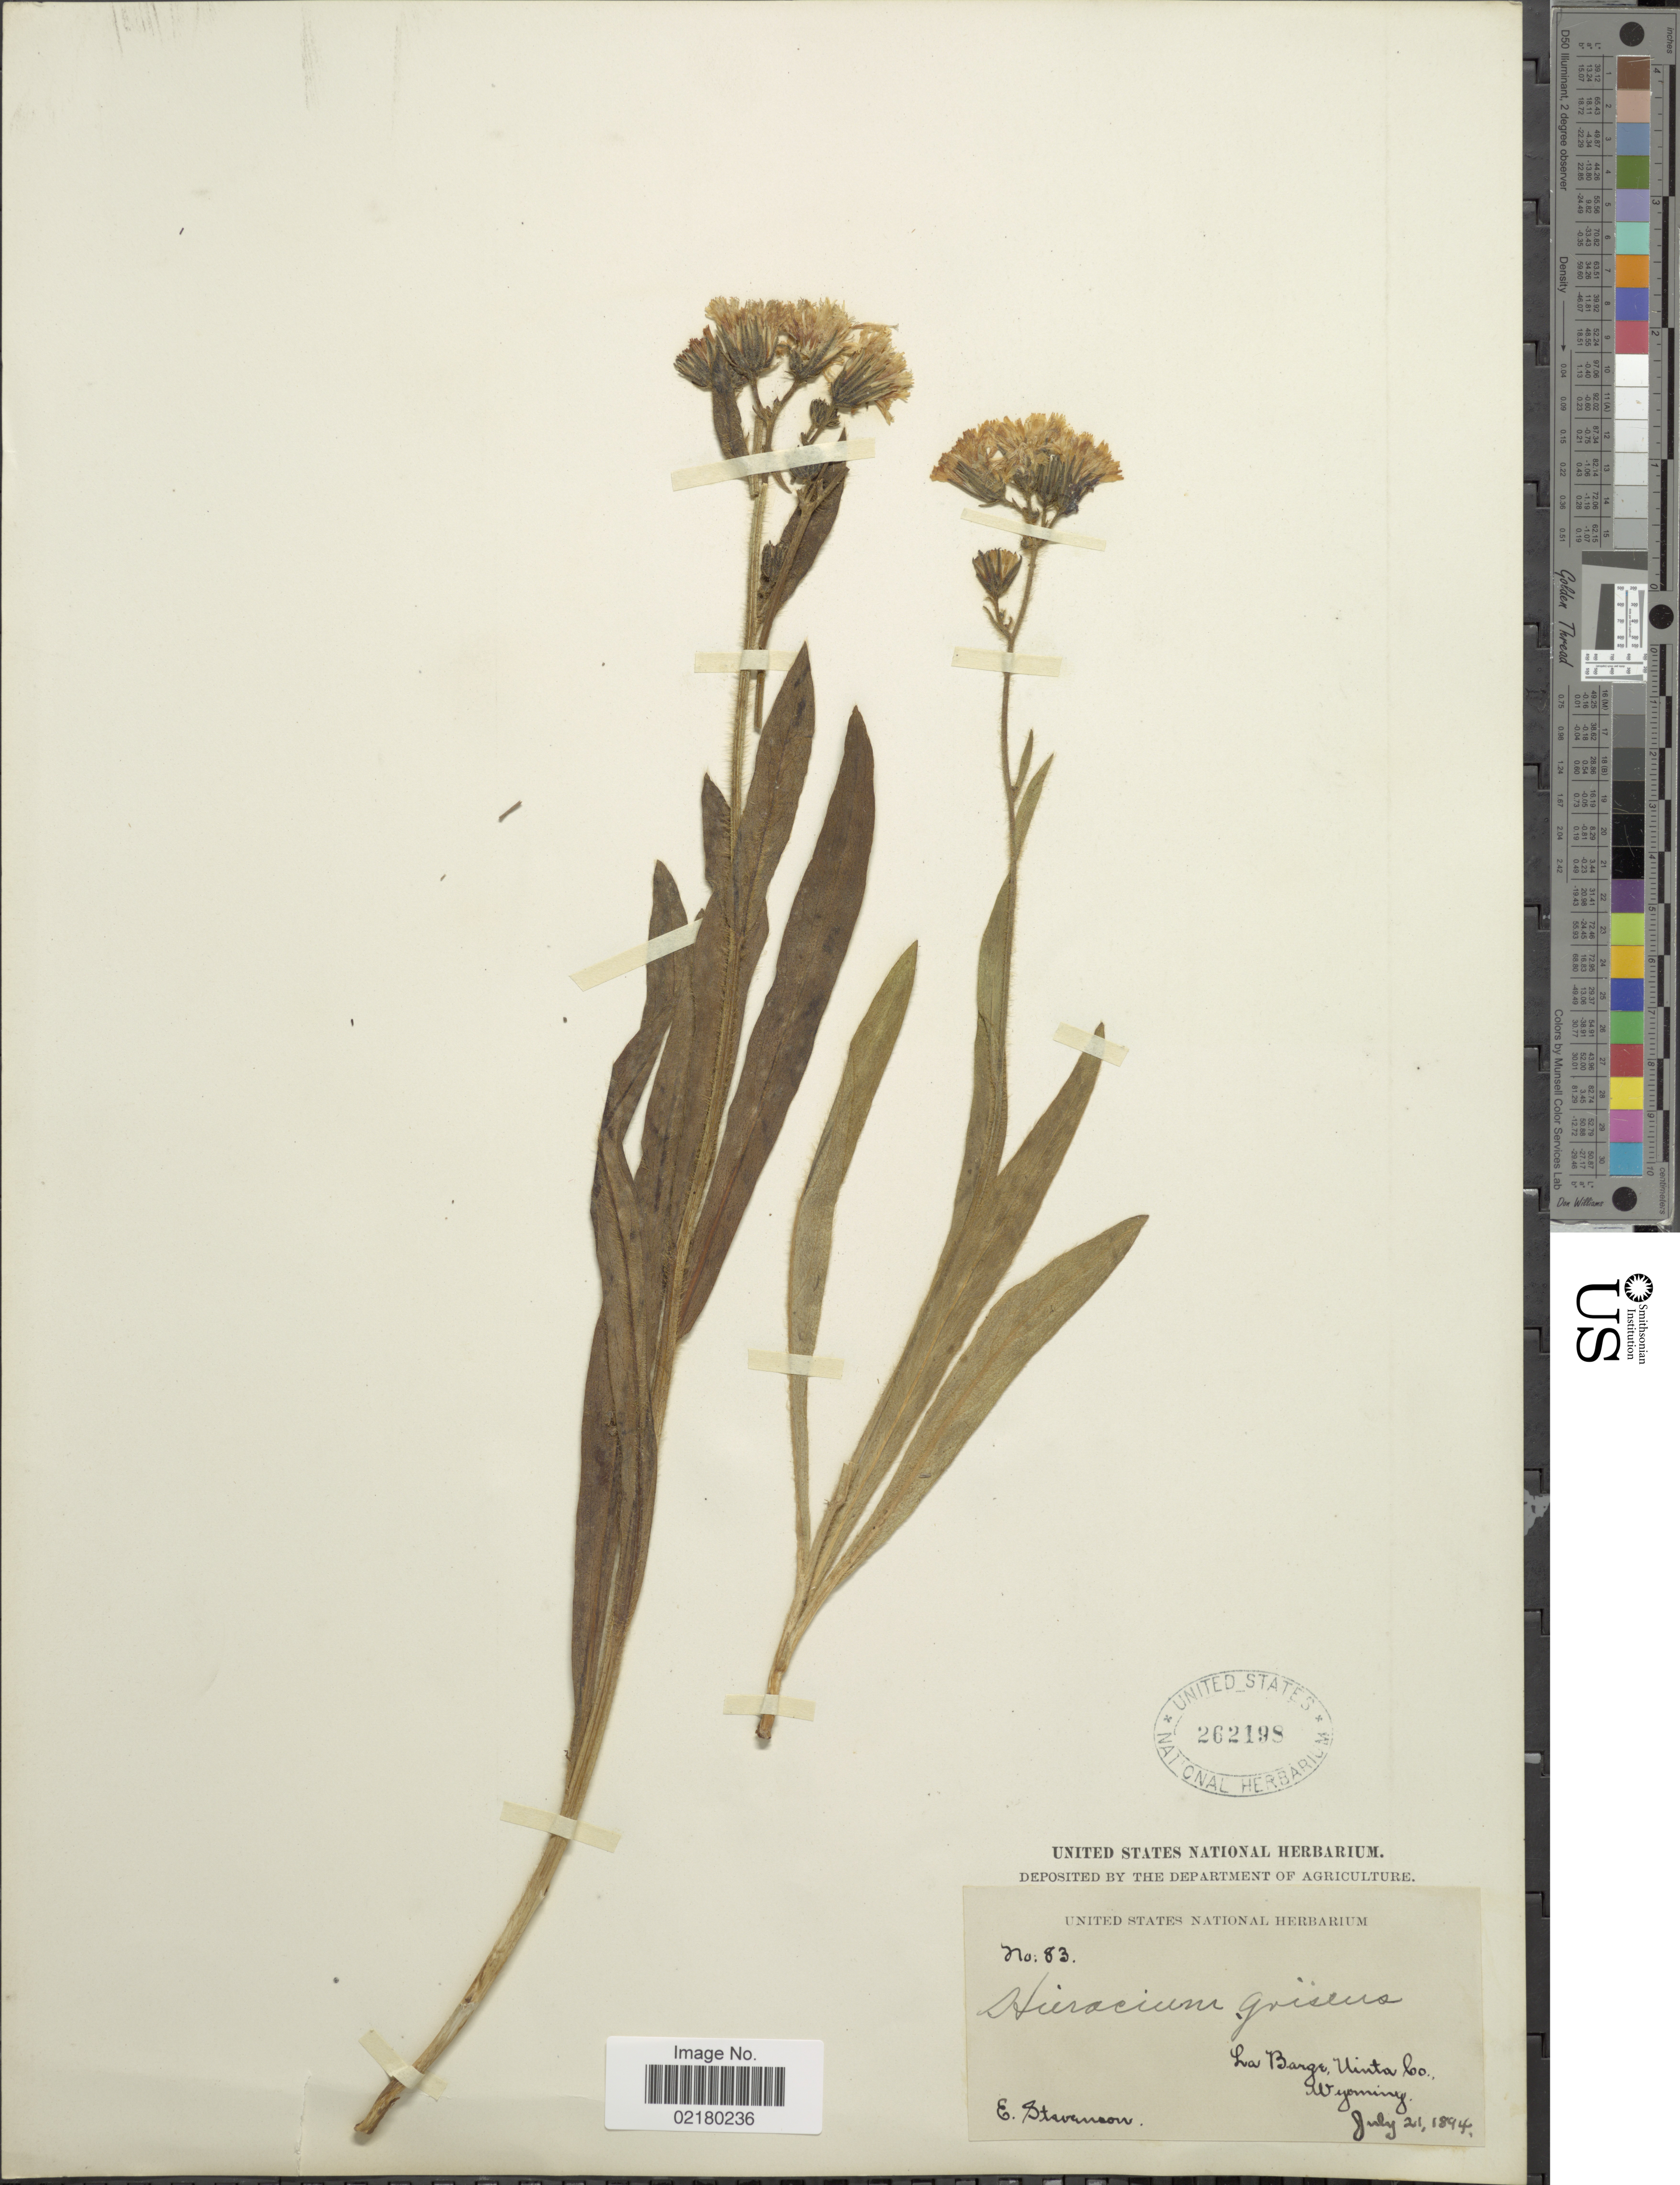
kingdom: Plantae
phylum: Tracheophyta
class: Magnoliopsida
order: Asterales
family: Asteraceae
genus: Hieracium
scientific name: Hieracium griseum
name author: Rydb.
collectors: E. Stevenson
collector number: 83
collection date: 1894-07-21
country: United States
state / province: Wyoming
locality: La Barge, Uinta Co.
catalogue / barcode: US 262198